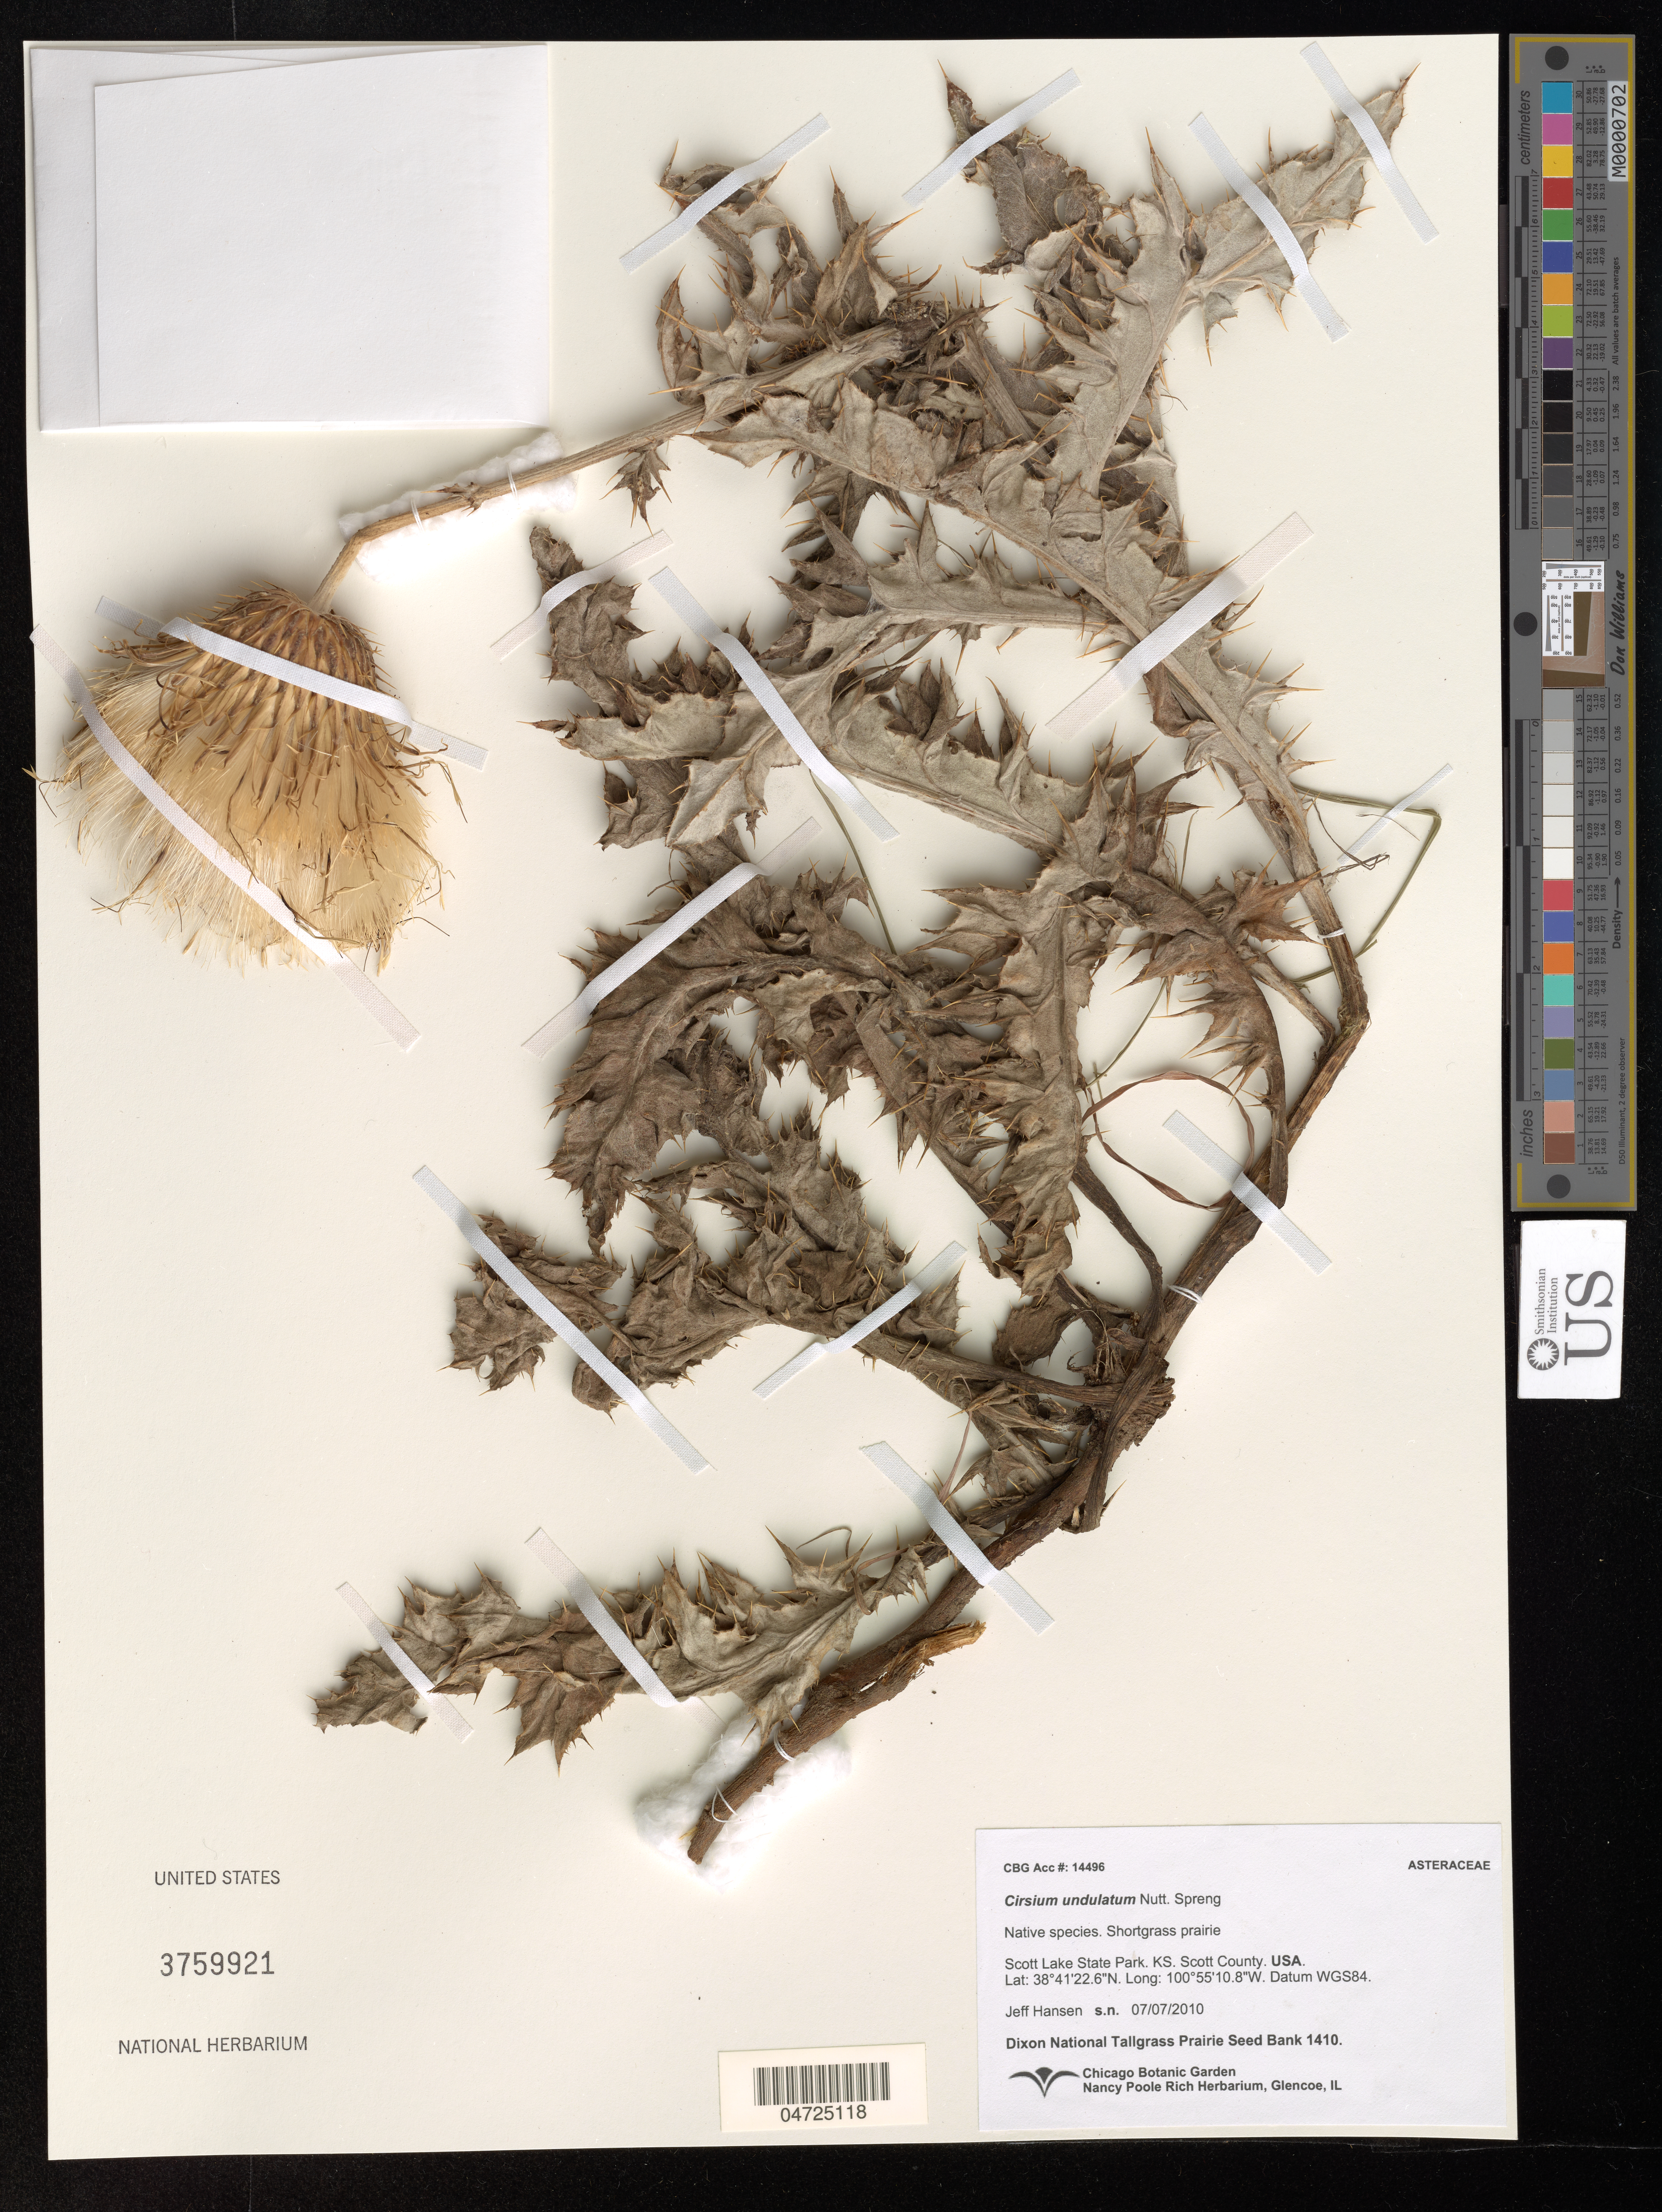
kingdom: Plantae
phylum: Tracheophyta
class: Magnoliopsida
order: Asterales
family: Asteraceae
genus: Cirsium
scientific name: Cirsium undulatum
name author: (Nutt.) Spreng.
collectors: J. Hansen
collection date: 2010-07-07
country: United States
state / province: Kansas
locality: Scott Lake State Park. Scott County. Datum WGS84.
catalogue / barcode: US 3759921